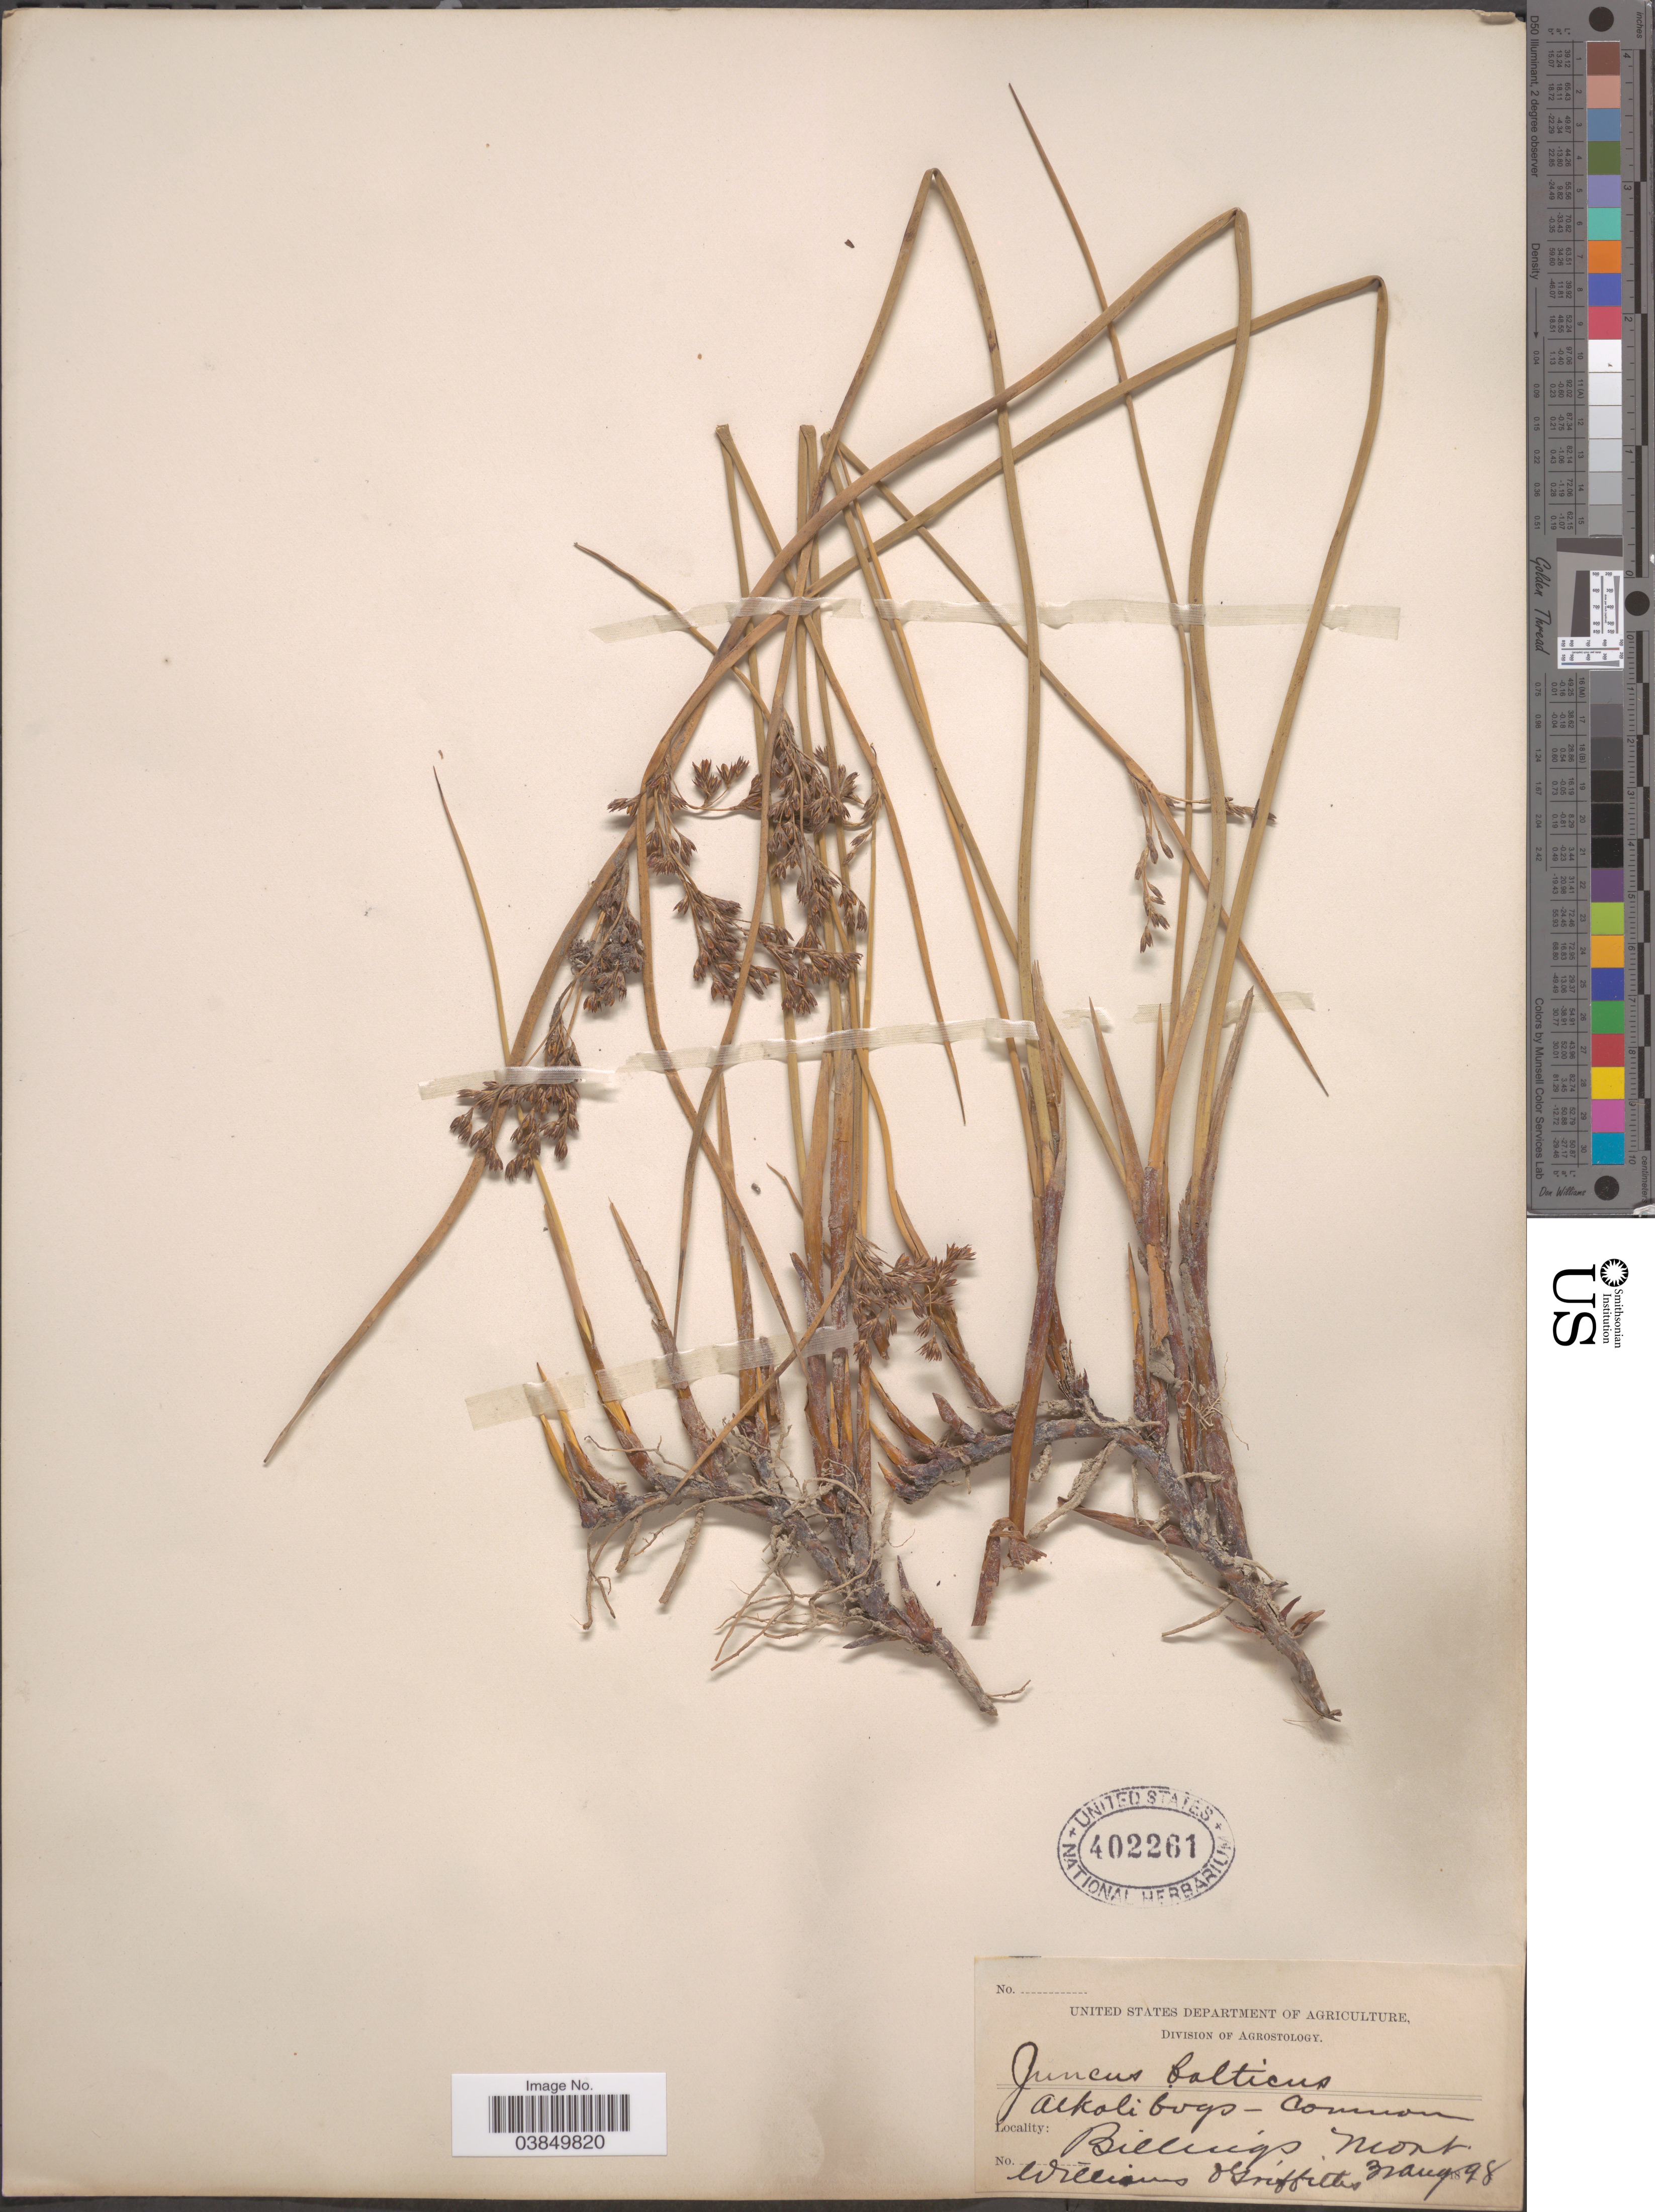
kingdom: Plantae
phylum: Tracheophyta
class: Liliopsida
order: Poales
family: Juncaceae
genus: Juncus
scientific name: Juncus balticus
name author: Willd.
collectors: -- Williams & -- Griffiths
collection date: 1898-05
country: United States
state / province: Montana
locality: Billings.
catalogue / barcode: US 402261